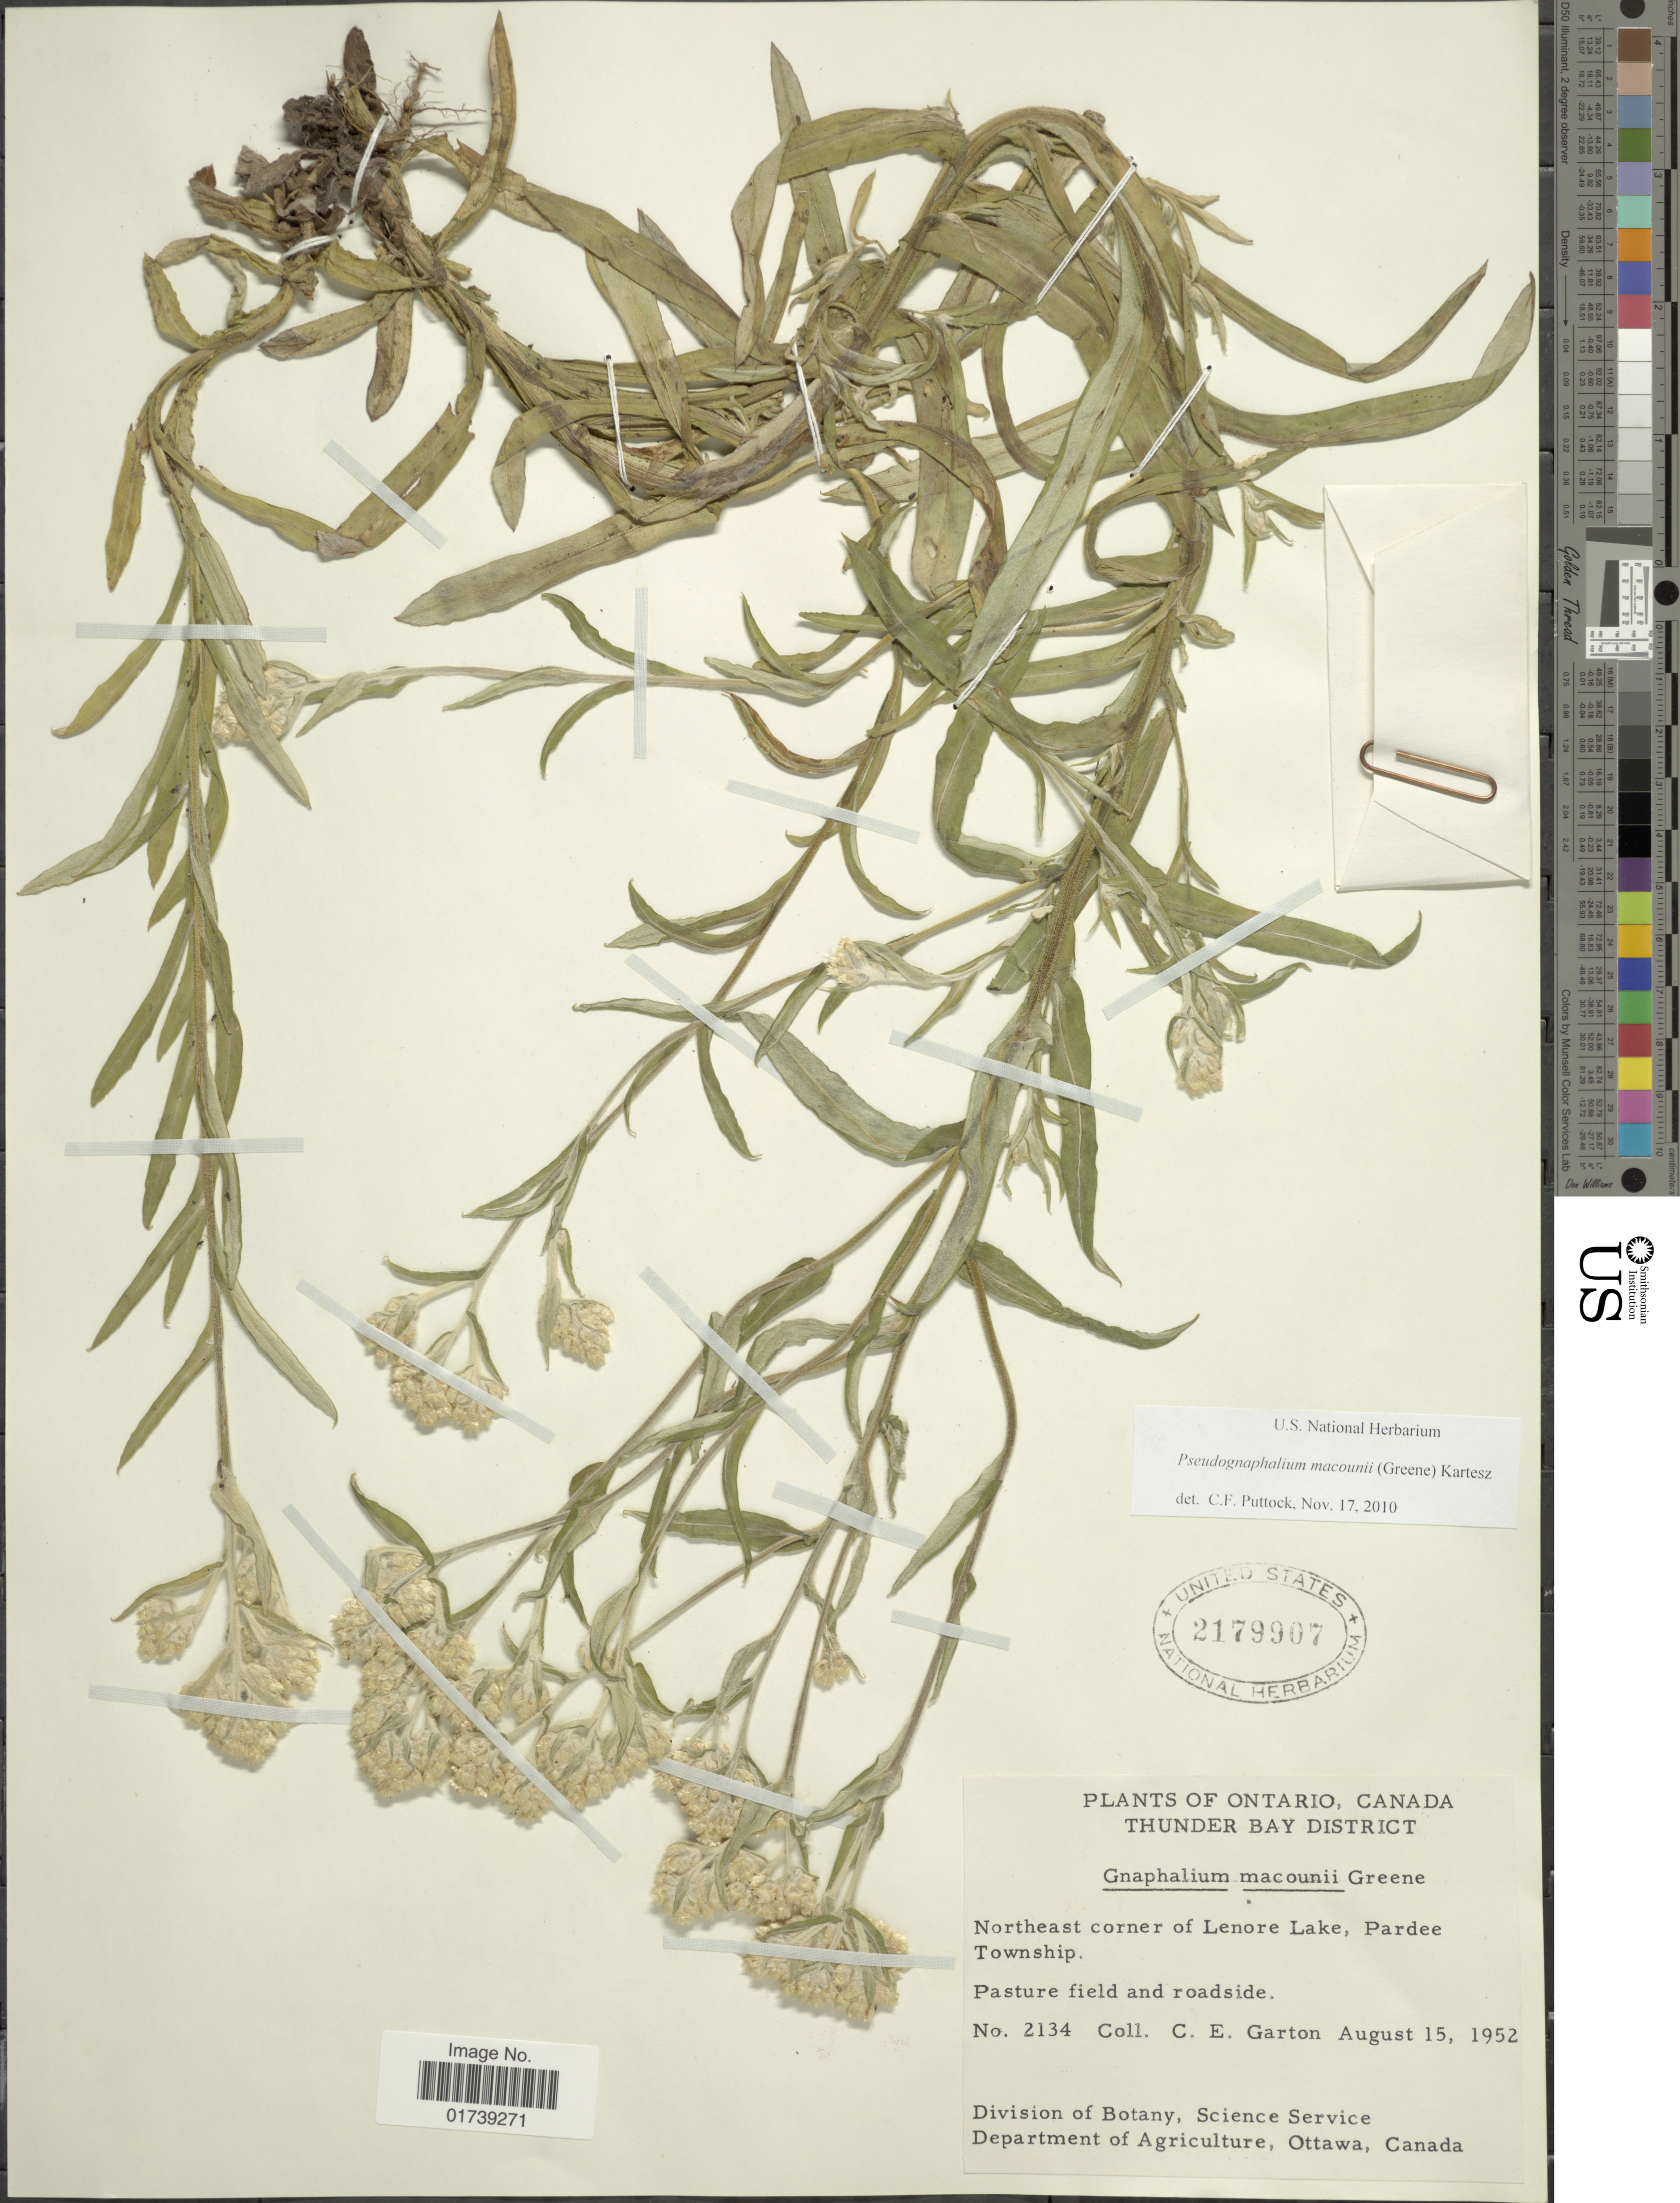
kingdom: Plantae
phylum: Tracheophyta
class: Magnoliopsida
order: Asterales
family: Asteraceae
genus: Pseudognaphalium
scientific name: Pseudognaphalium macounii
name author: (Greene) Kartesz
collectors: C. E. Garton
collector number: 2134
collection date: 1952-08-15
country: Canada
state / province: Ontario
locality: Thunder Bay District, northeast corner of Lenore Lake, Pardee Township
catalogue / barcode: US 2179907